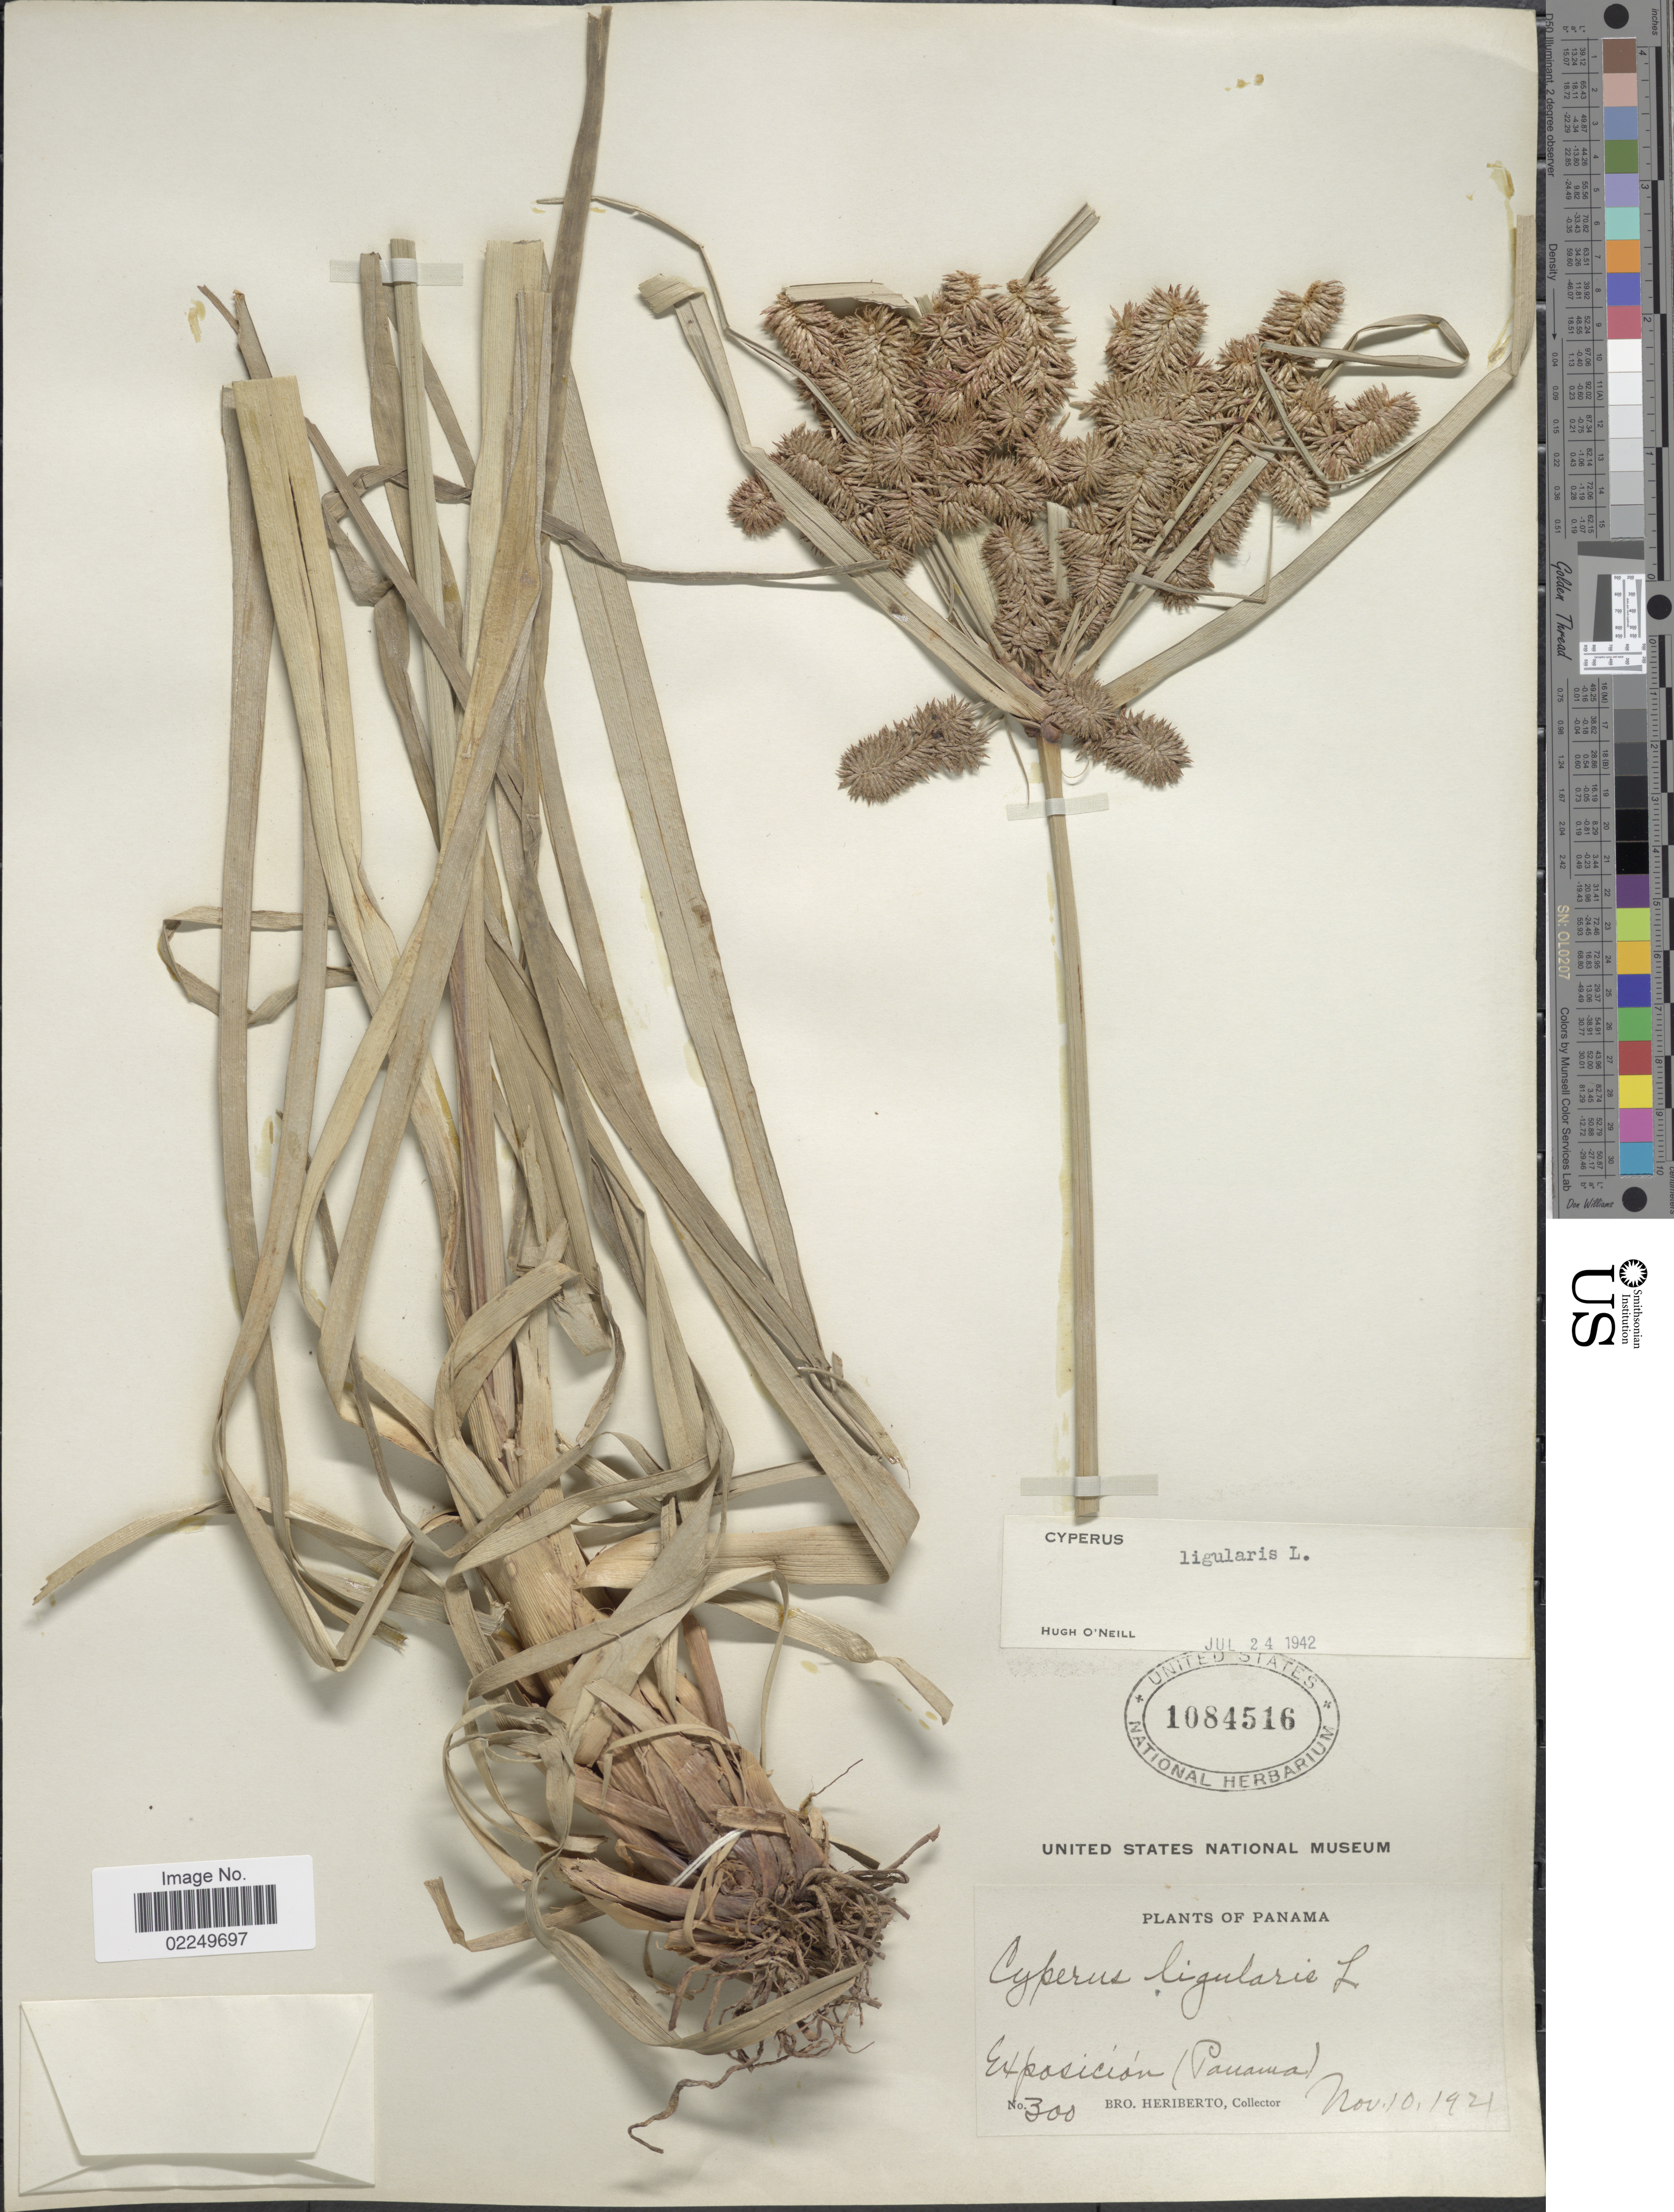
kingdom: Plantae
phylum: Tracheophyta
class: Liliopsida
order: Poales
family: Cyperaceae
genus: Cyperus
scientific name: Cyperus ligularis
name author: L.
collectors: B. Heriberto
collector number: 300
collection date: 1921-11-10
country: Panama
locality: Exposicion (Panama)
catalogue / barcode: US 1084516